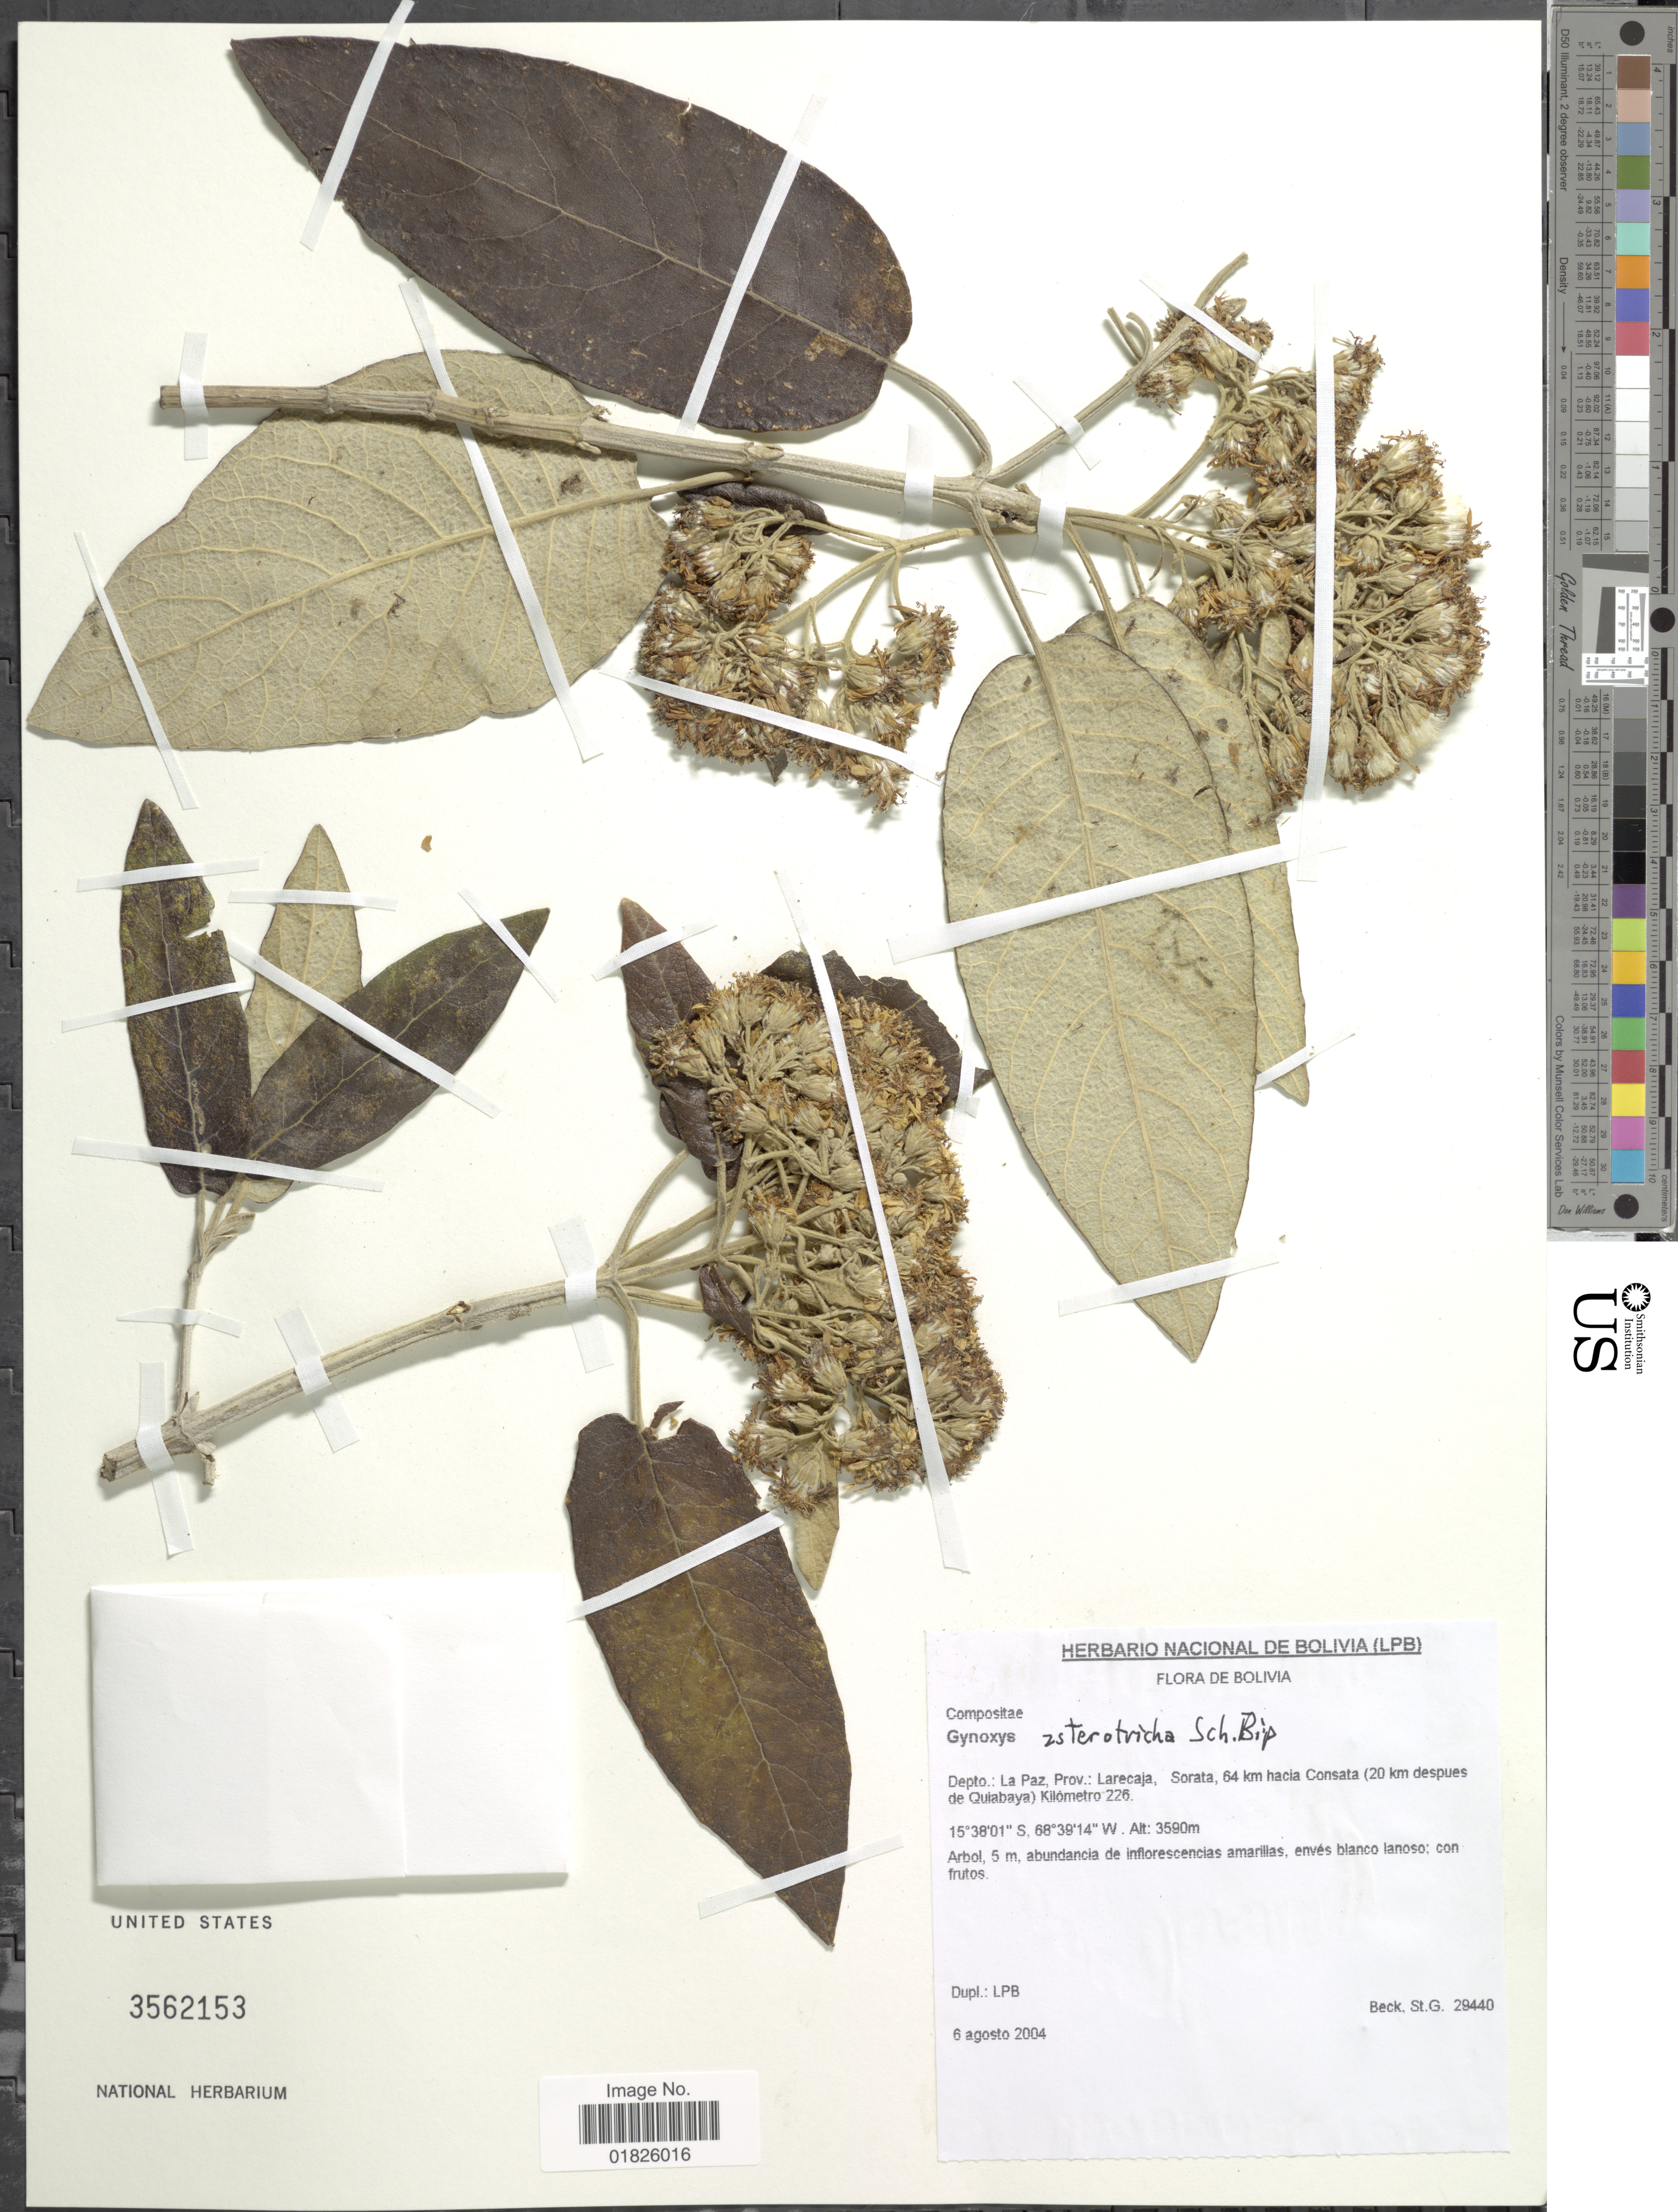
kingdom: Plantae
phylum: Tracheophyta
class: Magnoliopsida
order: Asterales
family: Asteraceae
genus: Gynoxys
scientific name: Gynoxys asterotricha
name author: Sch. Bip.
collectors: S. G. Beck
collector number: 29440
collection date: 2004-08-06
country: Bolivia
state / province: La Paz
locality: Prov.Larecaja, Sorata, 64 km hacia Consata (20 km despues de Quiabaya) Kilometro 226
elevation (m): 3590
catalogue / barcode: US 3562153